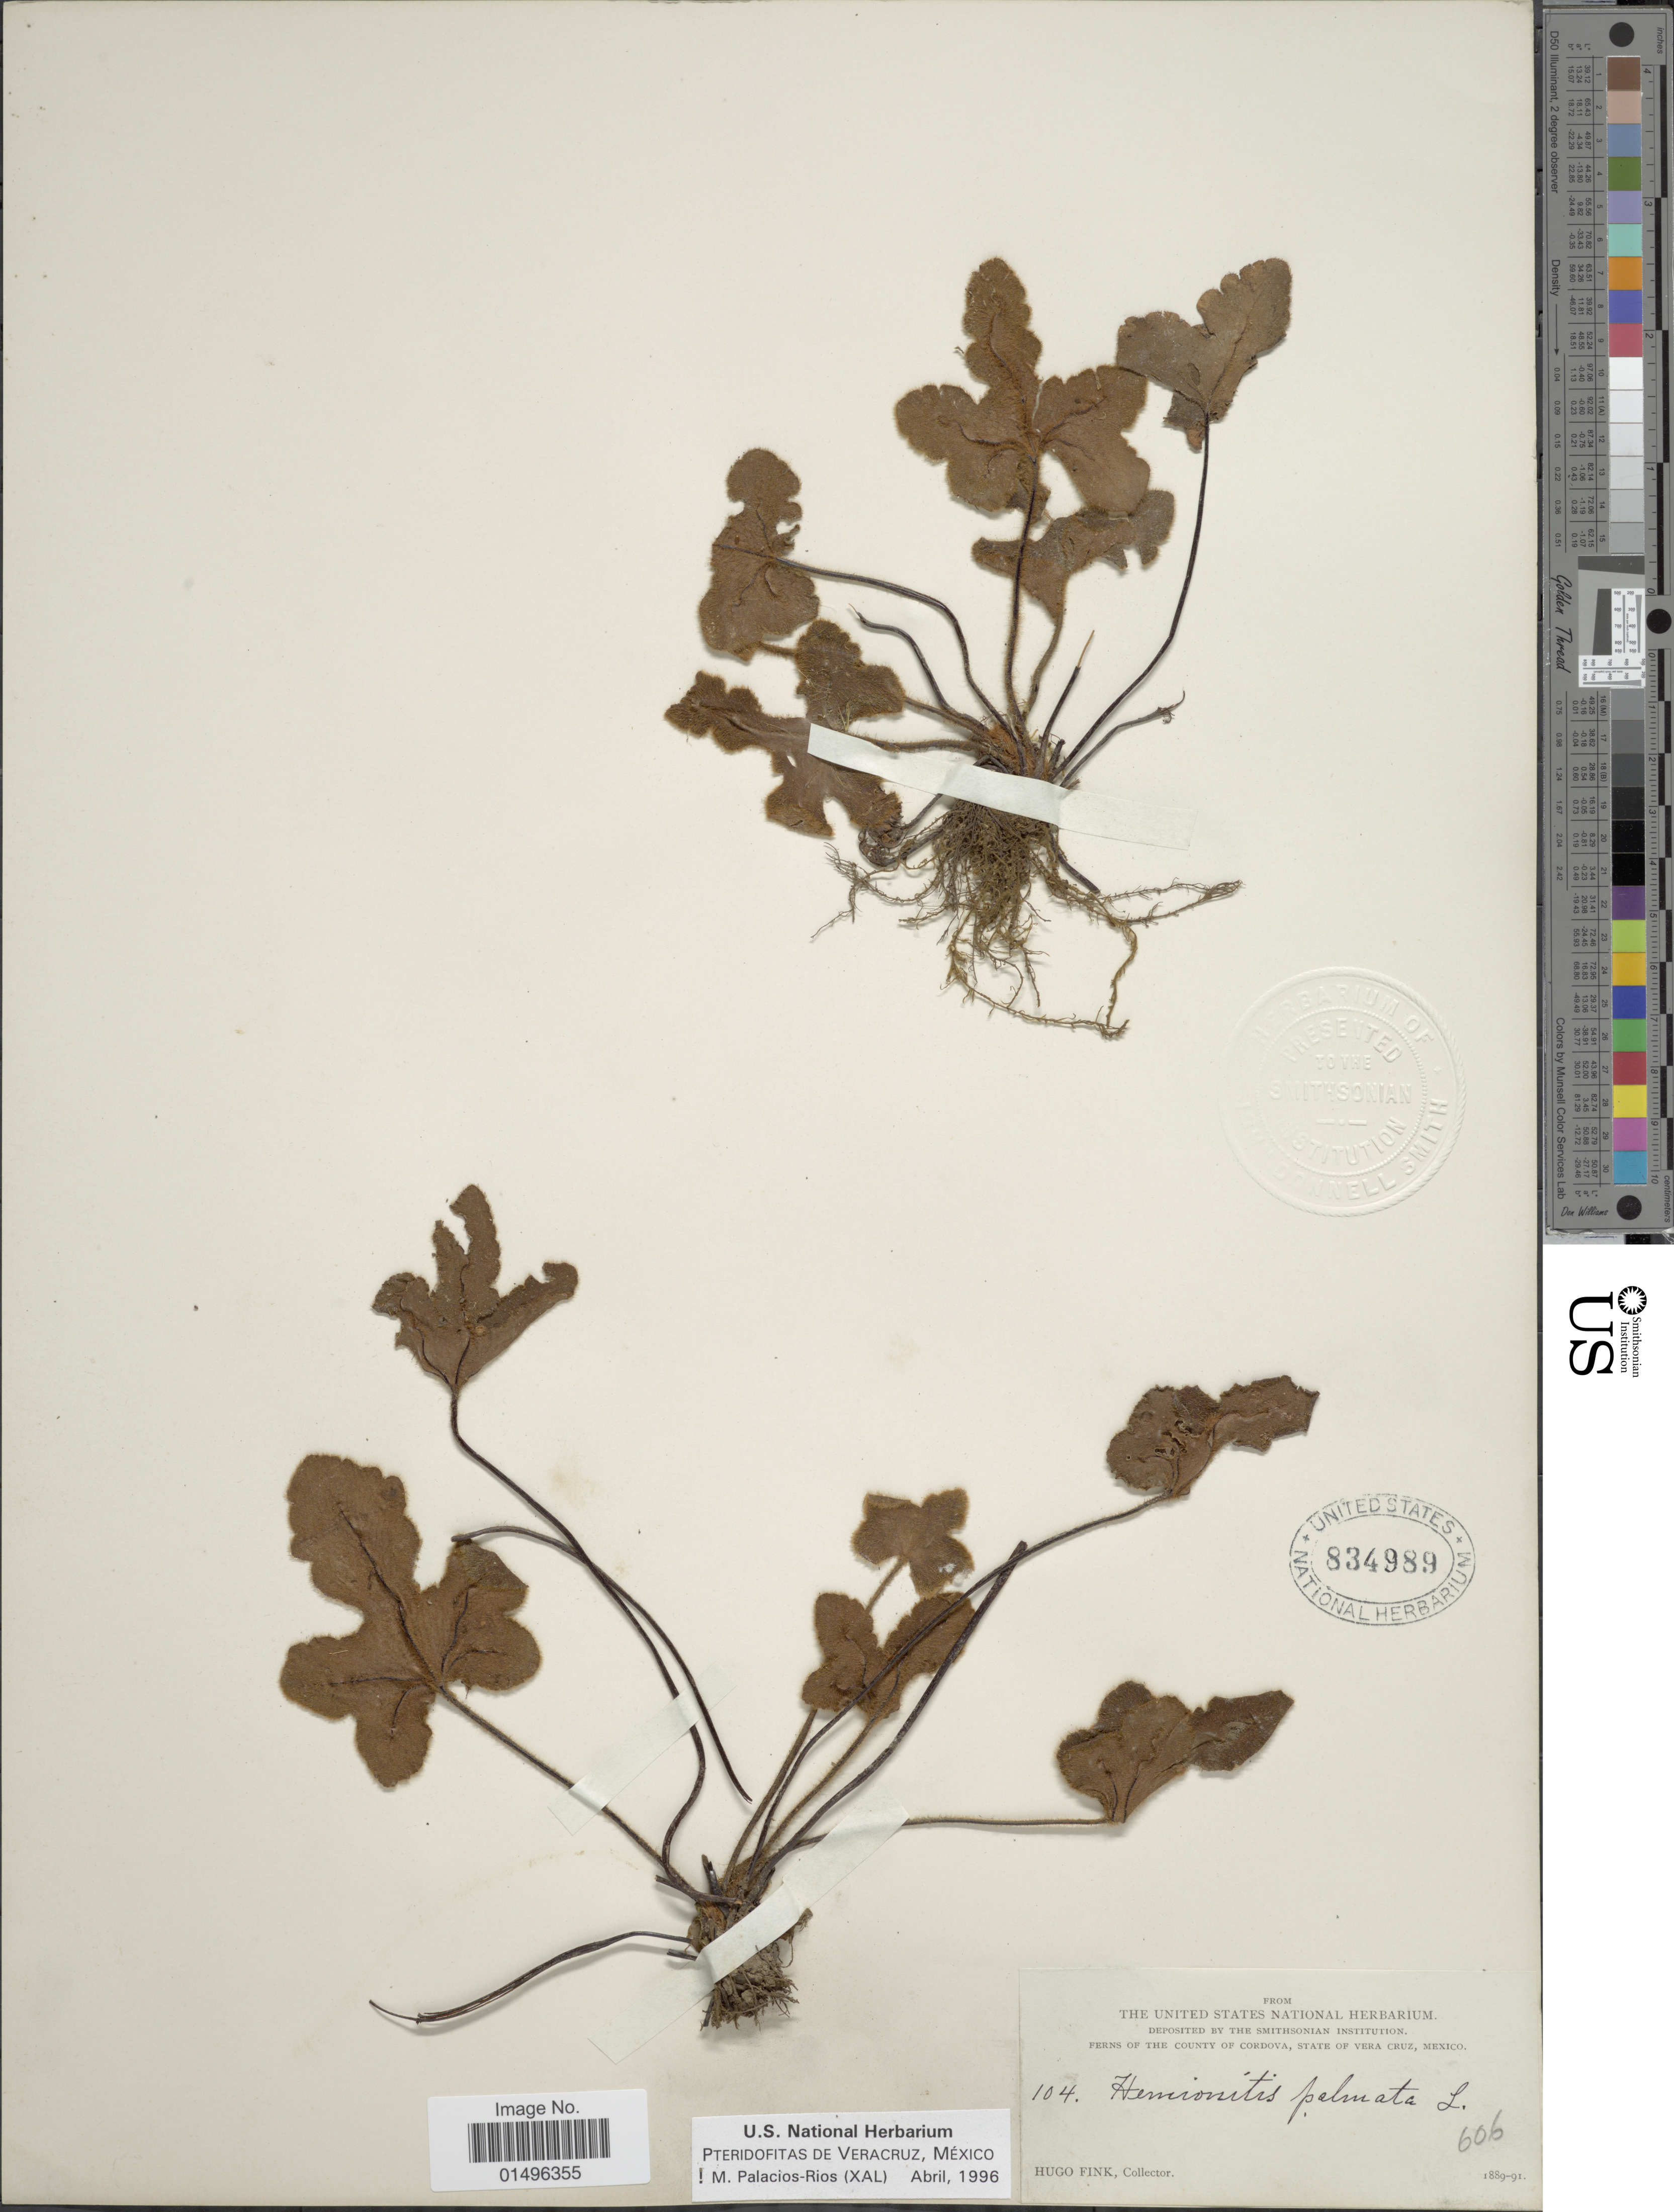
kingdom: Plantae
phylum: Tracheophyta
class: Polypodiopsida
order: Polypodiales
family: Pteridaceae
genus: Hemionitis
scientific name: Hemionitis palmata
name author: L.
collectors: H. Fink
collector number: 104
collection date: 1889/1891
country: Mexico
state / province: Veracruz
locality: Mexico, County of Cordova.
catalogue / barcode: US 834989